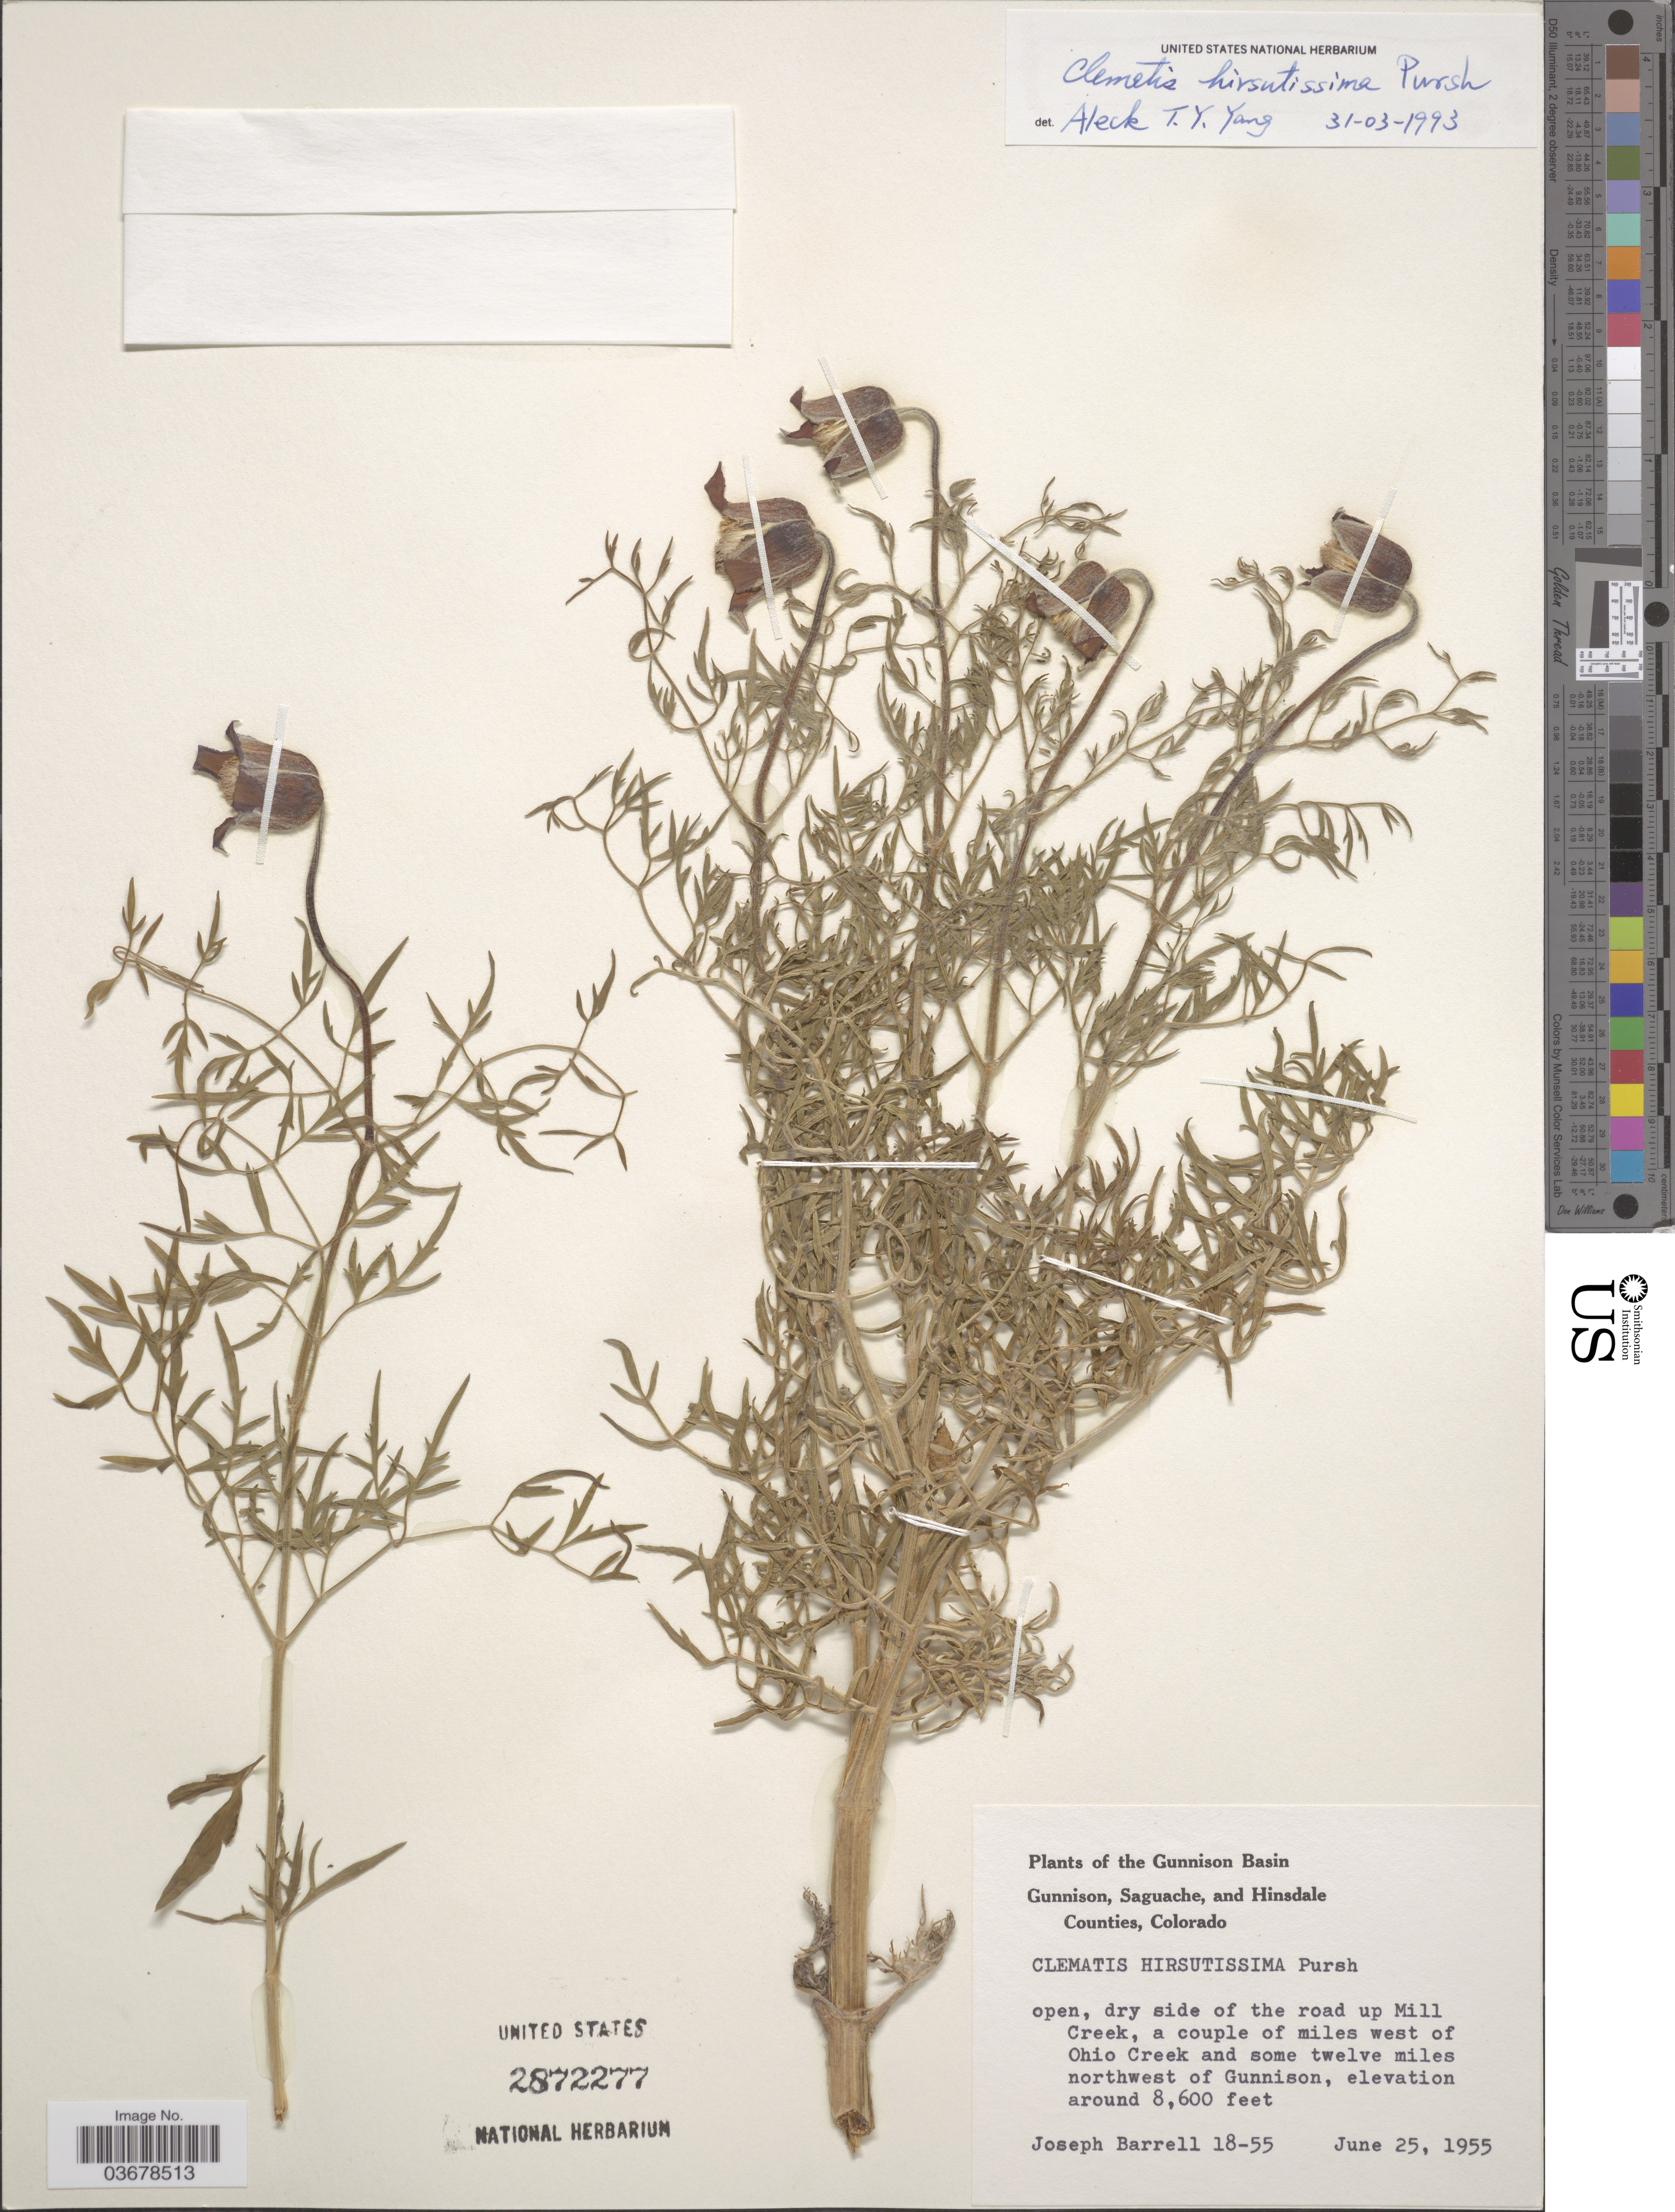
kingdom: Plantae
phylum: Tracheophyta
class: Magnoliopsida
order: Ranunculales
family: Ranunculaceae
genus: Clematis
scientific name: Clematis viorna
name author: L.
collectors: J. Barrell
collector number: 18-55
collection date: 1955-06-25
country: United States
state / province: Colorado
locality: Gunnison, Saguache, and Hinsdale Counties. Gunnison Basin. Open, dry side of the road up Mill Creek, a couple of miles west of Ohio Creek and some twelve miles northwest of Gunnison.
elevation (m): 2621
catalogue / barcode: US 2872277